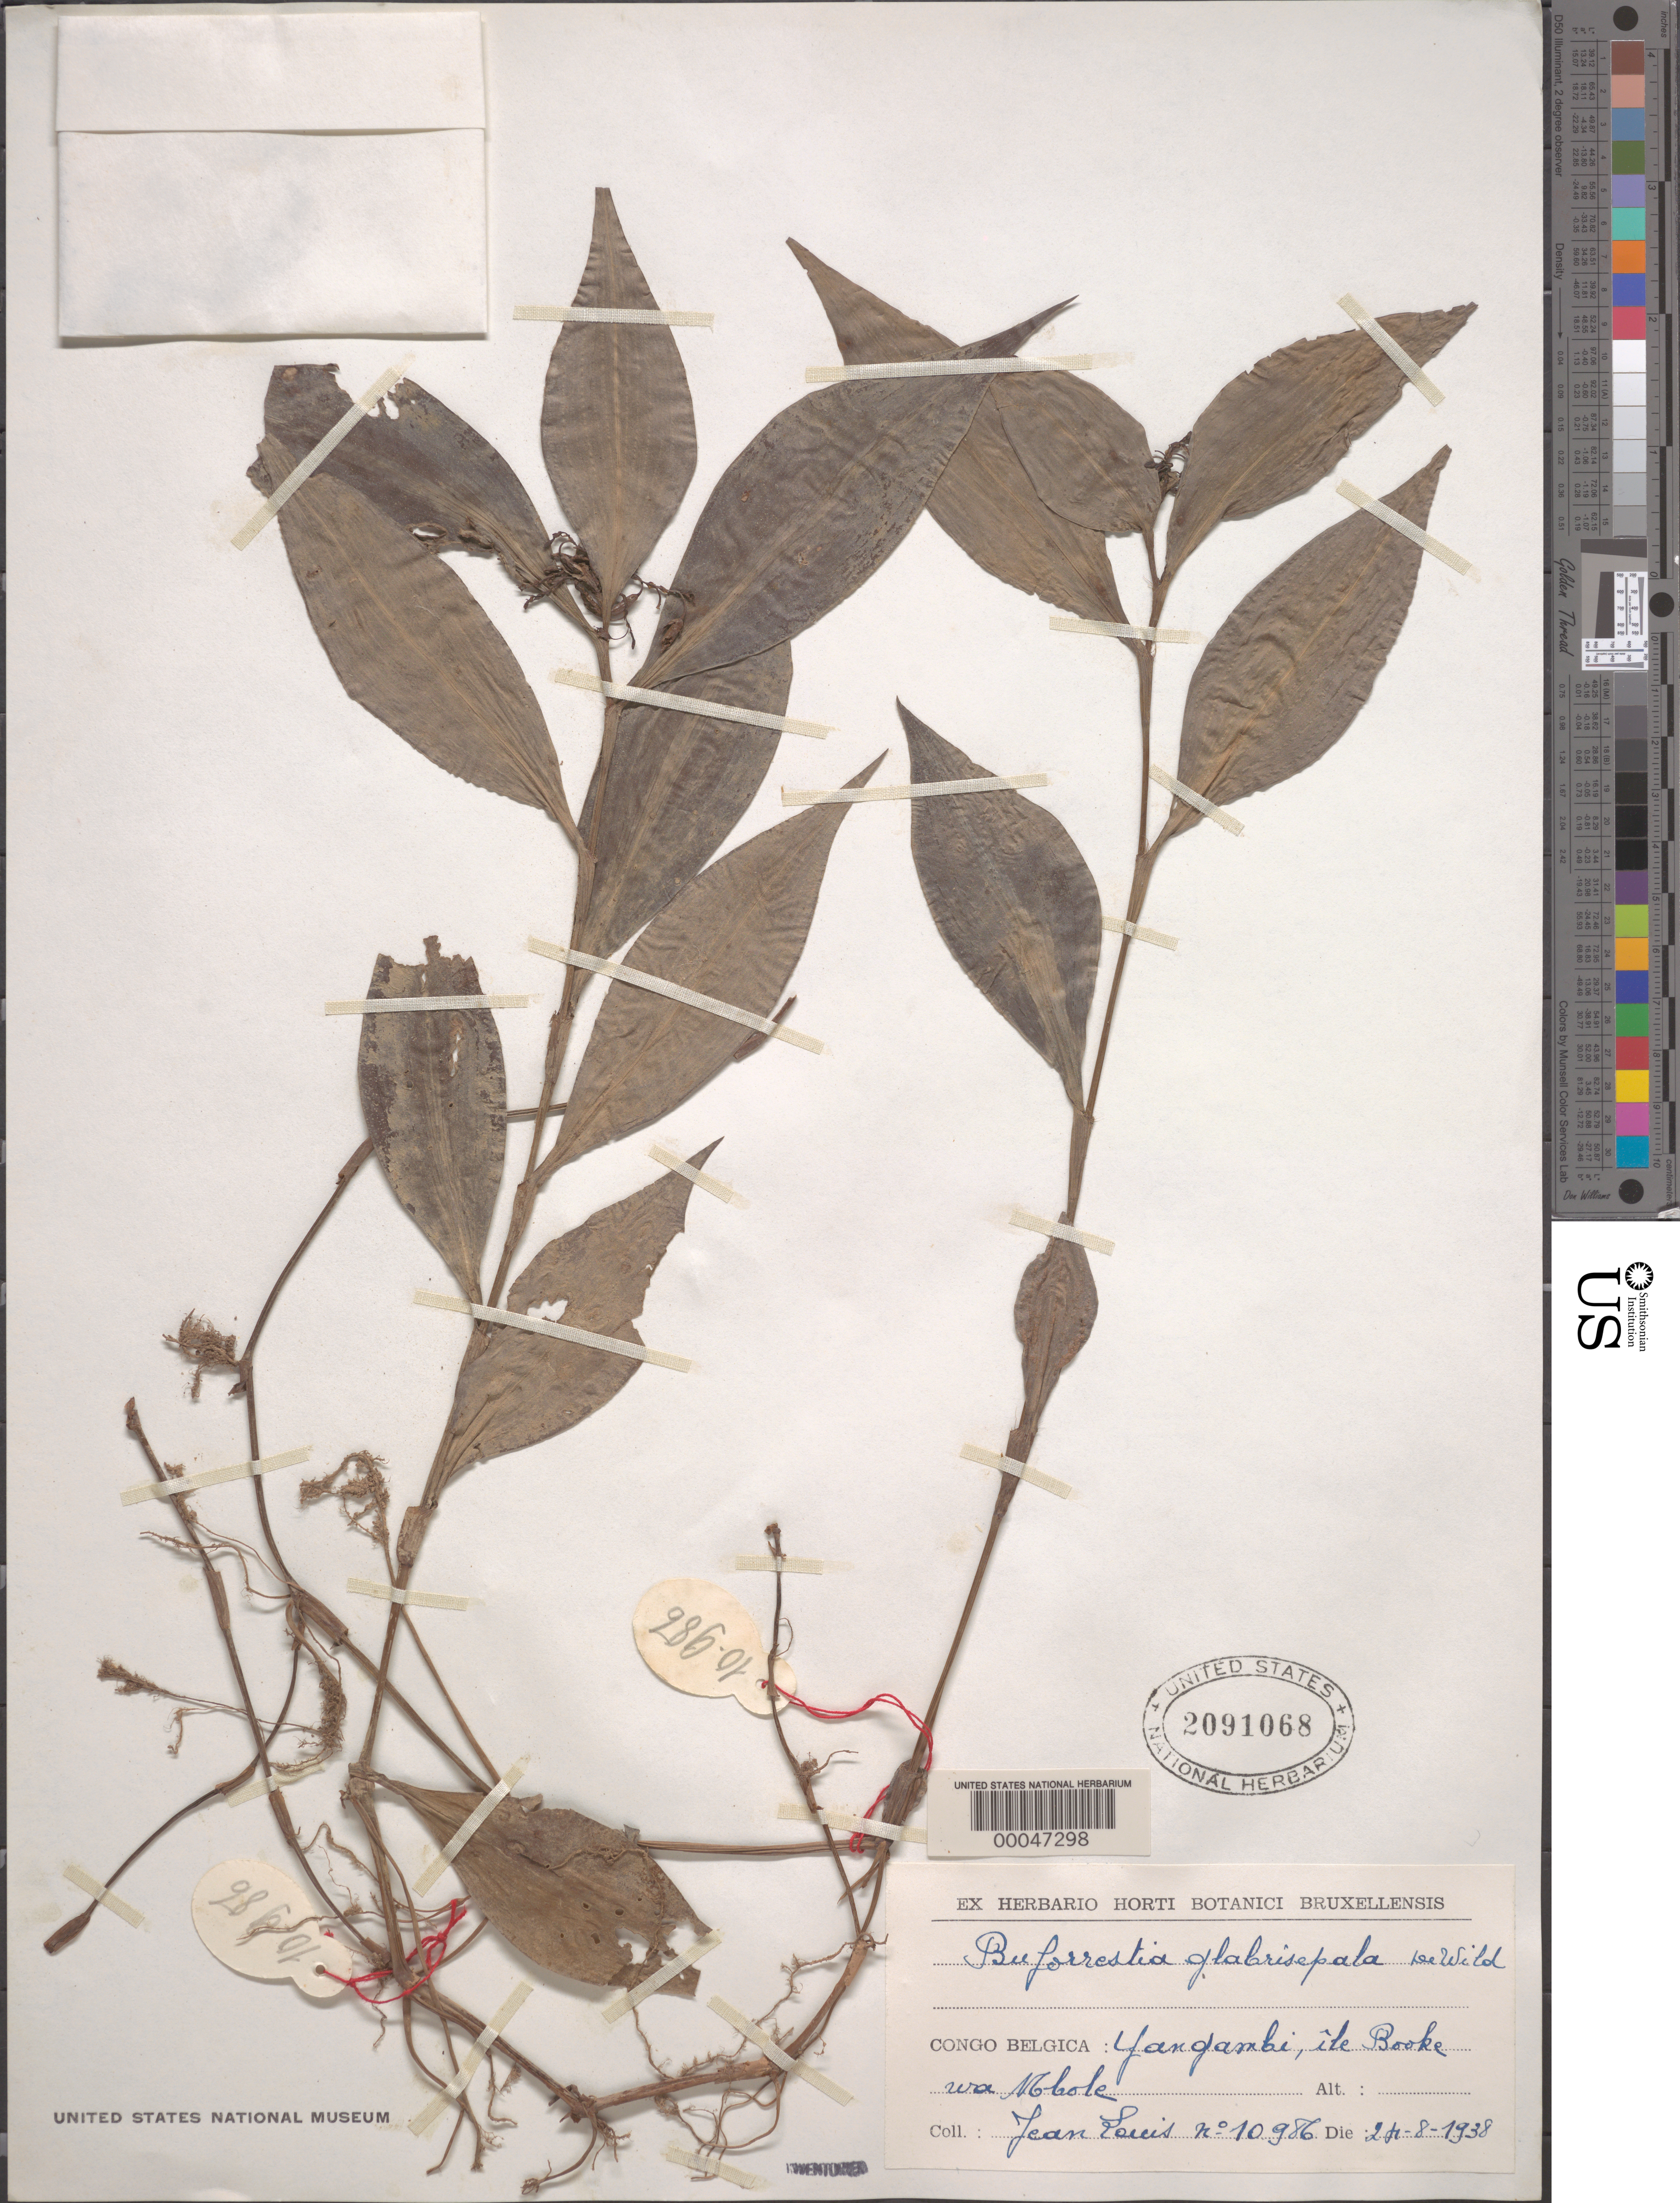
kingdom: Plantae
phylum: Tracheophyta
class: Liliopsida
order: Commelinales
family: Commelinaceae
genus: Stanfieldiella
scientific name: Stanfieldiella imperforata var. glabrisepala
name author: (De Wild.) Brenan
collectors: J. Louis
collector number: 10986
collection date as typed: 02 Aug 1938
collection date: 1938-08-02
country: Congo, Democratic Republic of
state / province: Tshopo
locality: Yangambi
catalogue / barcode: US 2091068